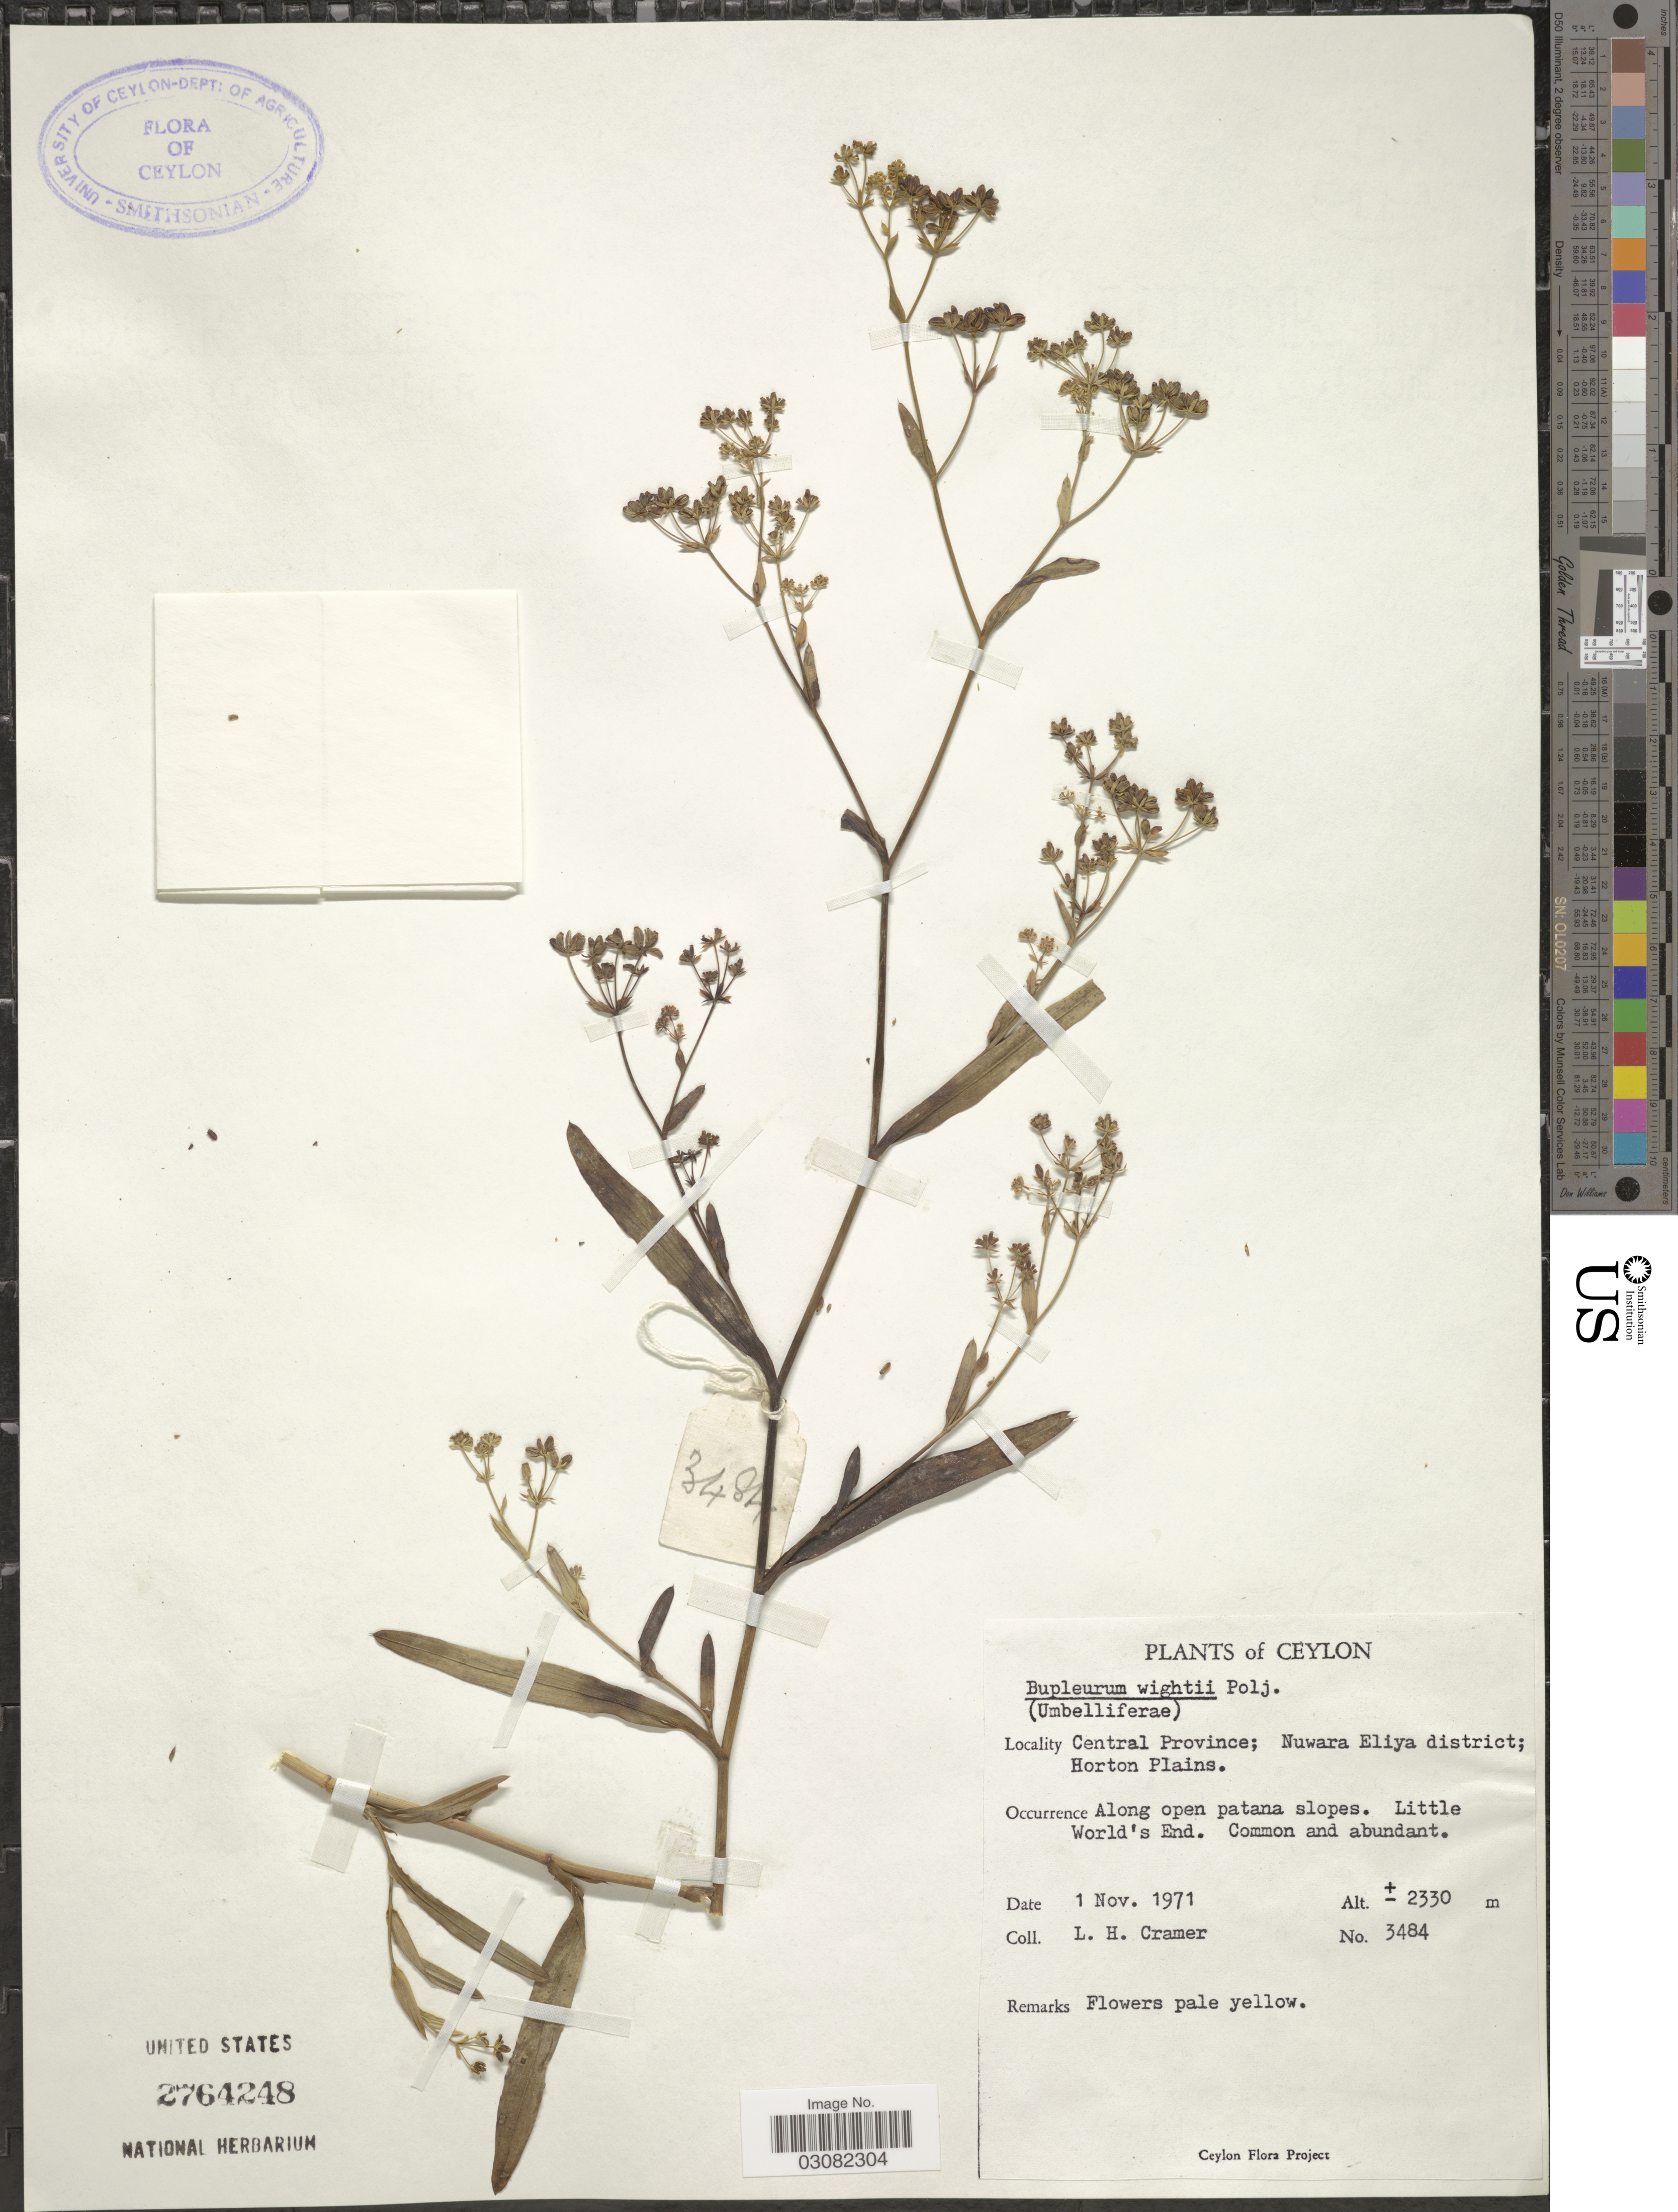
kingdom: Plantae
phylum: Tracheophyta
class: Magnoliopsida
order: Apiales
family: Apiaceae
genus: Bupleurum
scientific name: Bupleurum wightii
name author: Koso-Pol.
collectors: L. H. Cramer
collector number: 3484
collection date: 1971-11-01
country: Sri Lanka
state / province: Central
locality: Ceylon. Nuwara Eliya district; Horton Plains. Along open patana slopes. Little World's End.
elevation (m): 2330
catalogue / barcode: US 2764248